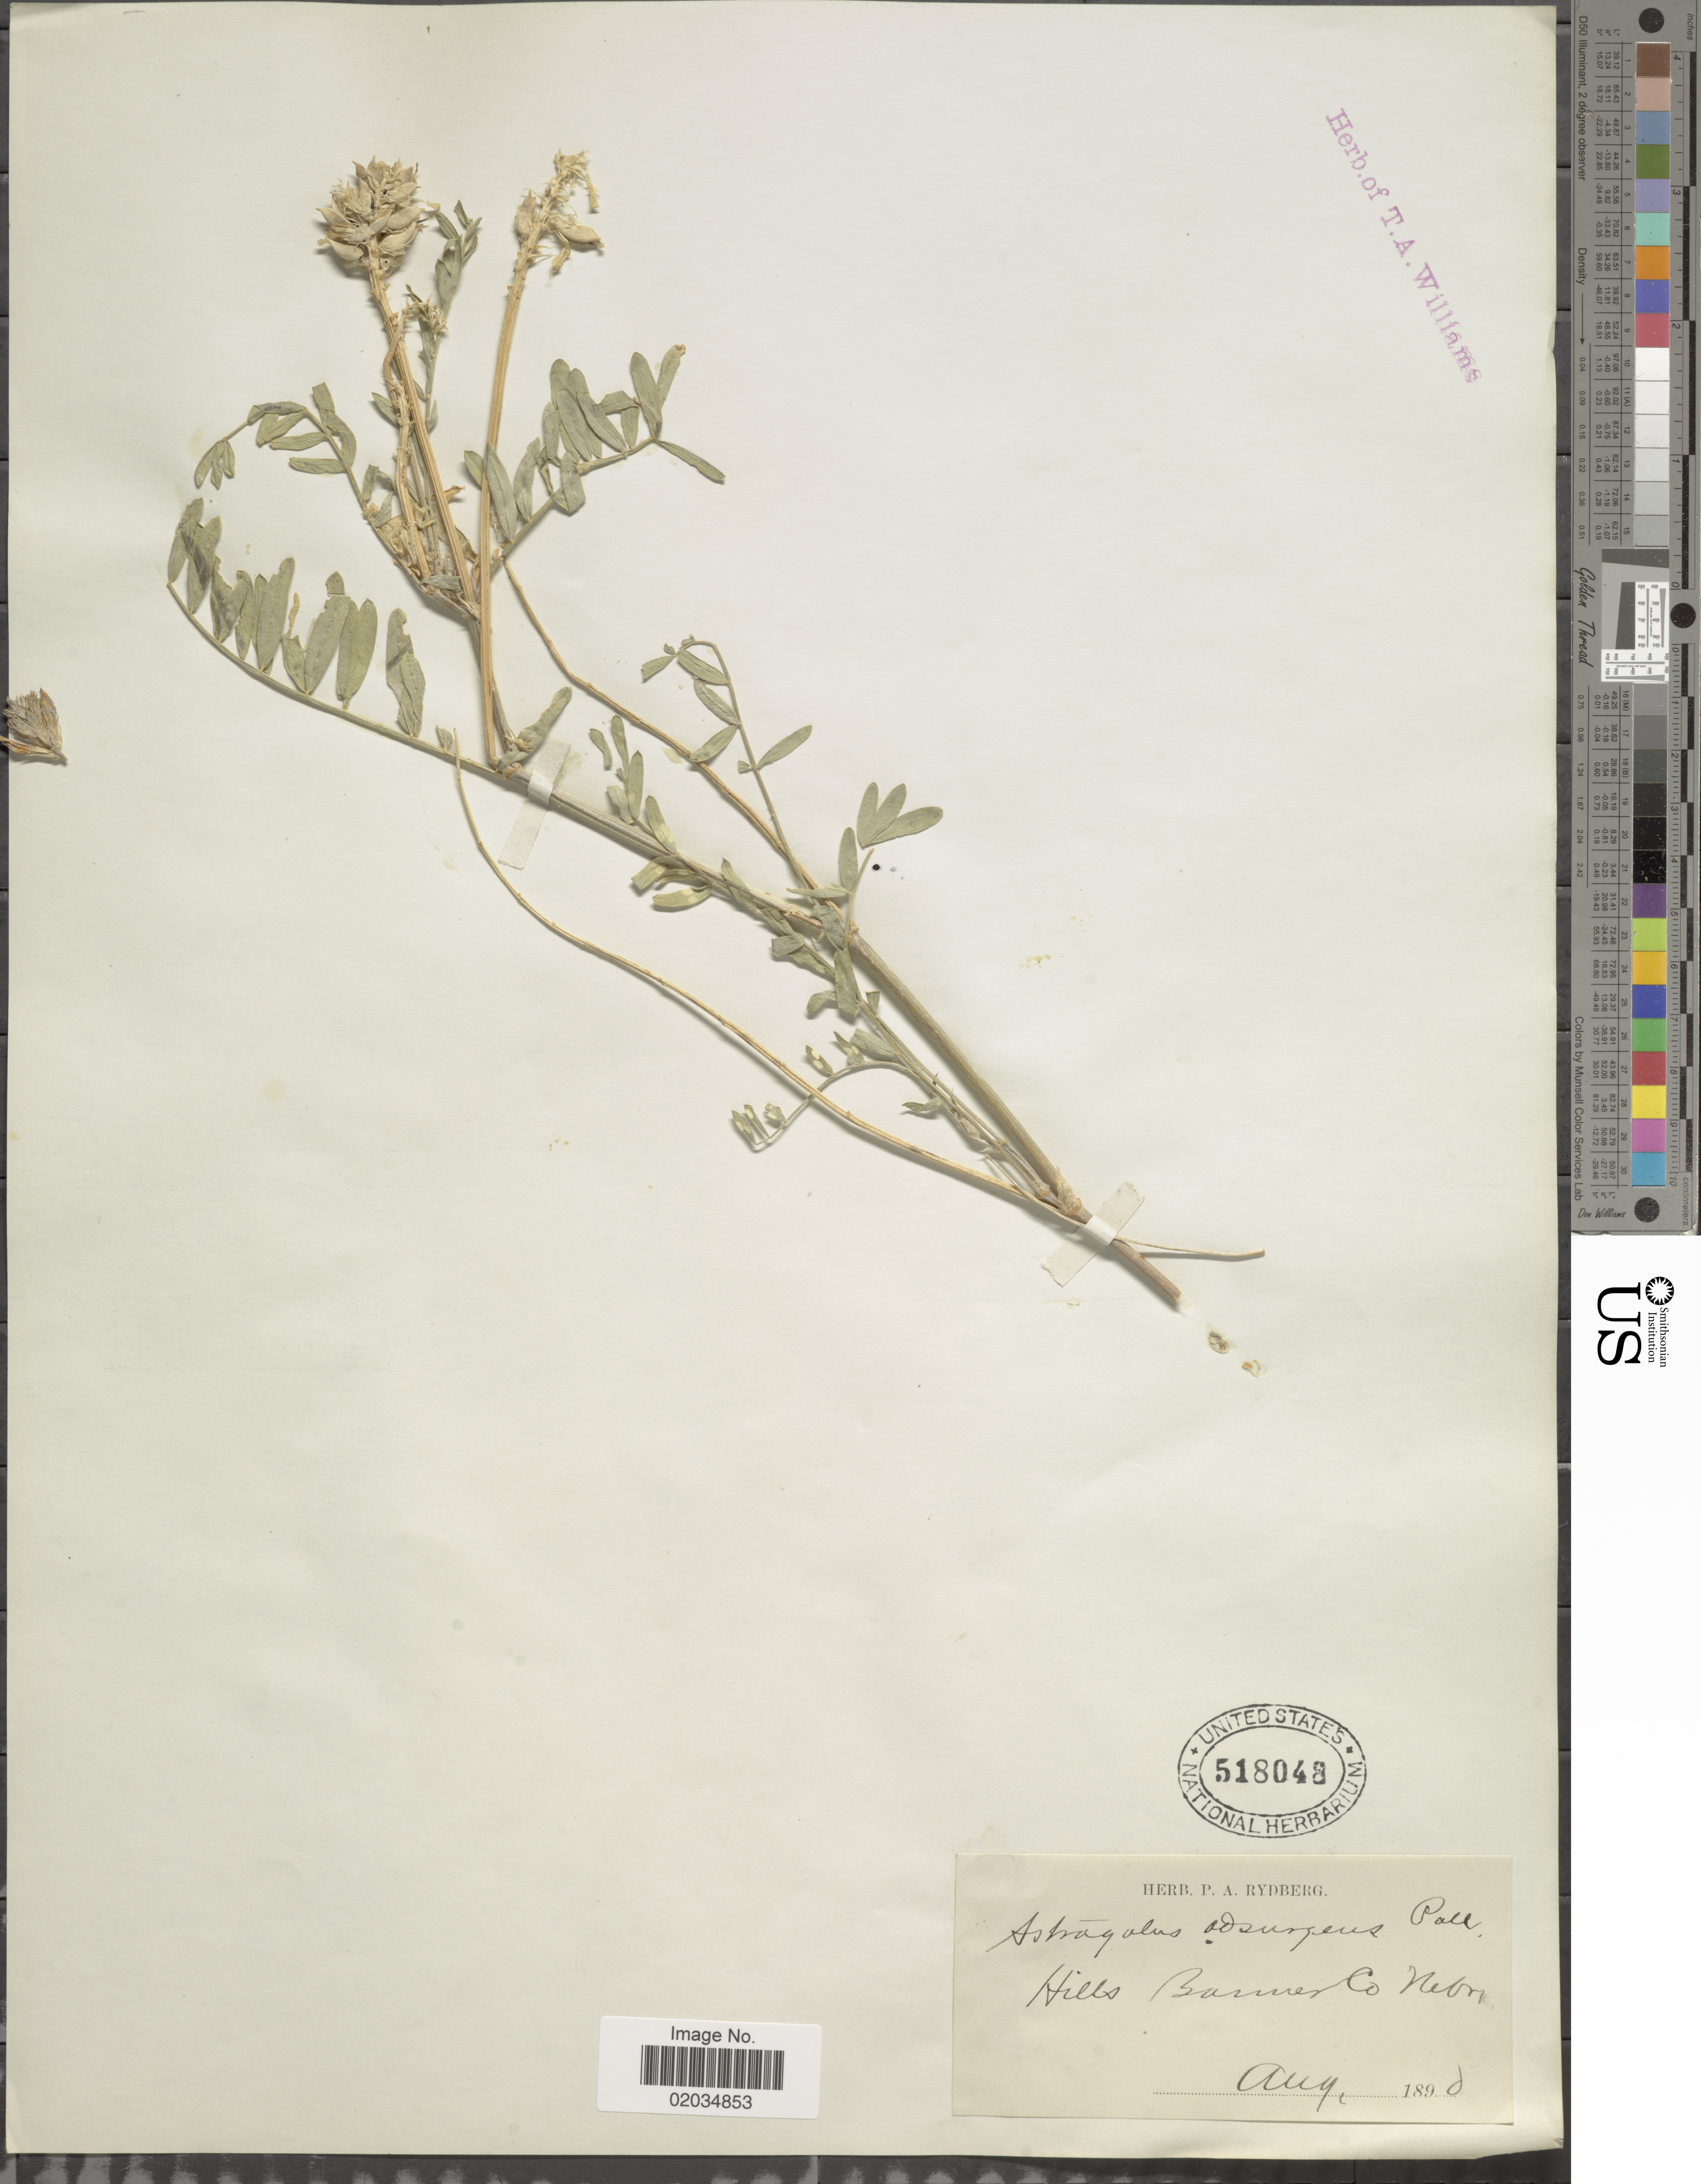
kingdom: Plantae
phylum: Tracheophyta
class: Magnoliopsida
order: Fabales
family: Fabaceae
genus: Astragalus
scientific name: Astragalus striatus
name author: Nutt.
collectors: ex herb. P. A. Rydberg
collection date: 1890-08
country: United States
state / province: Nebraska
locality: Banner Co.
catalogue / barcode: US 518048